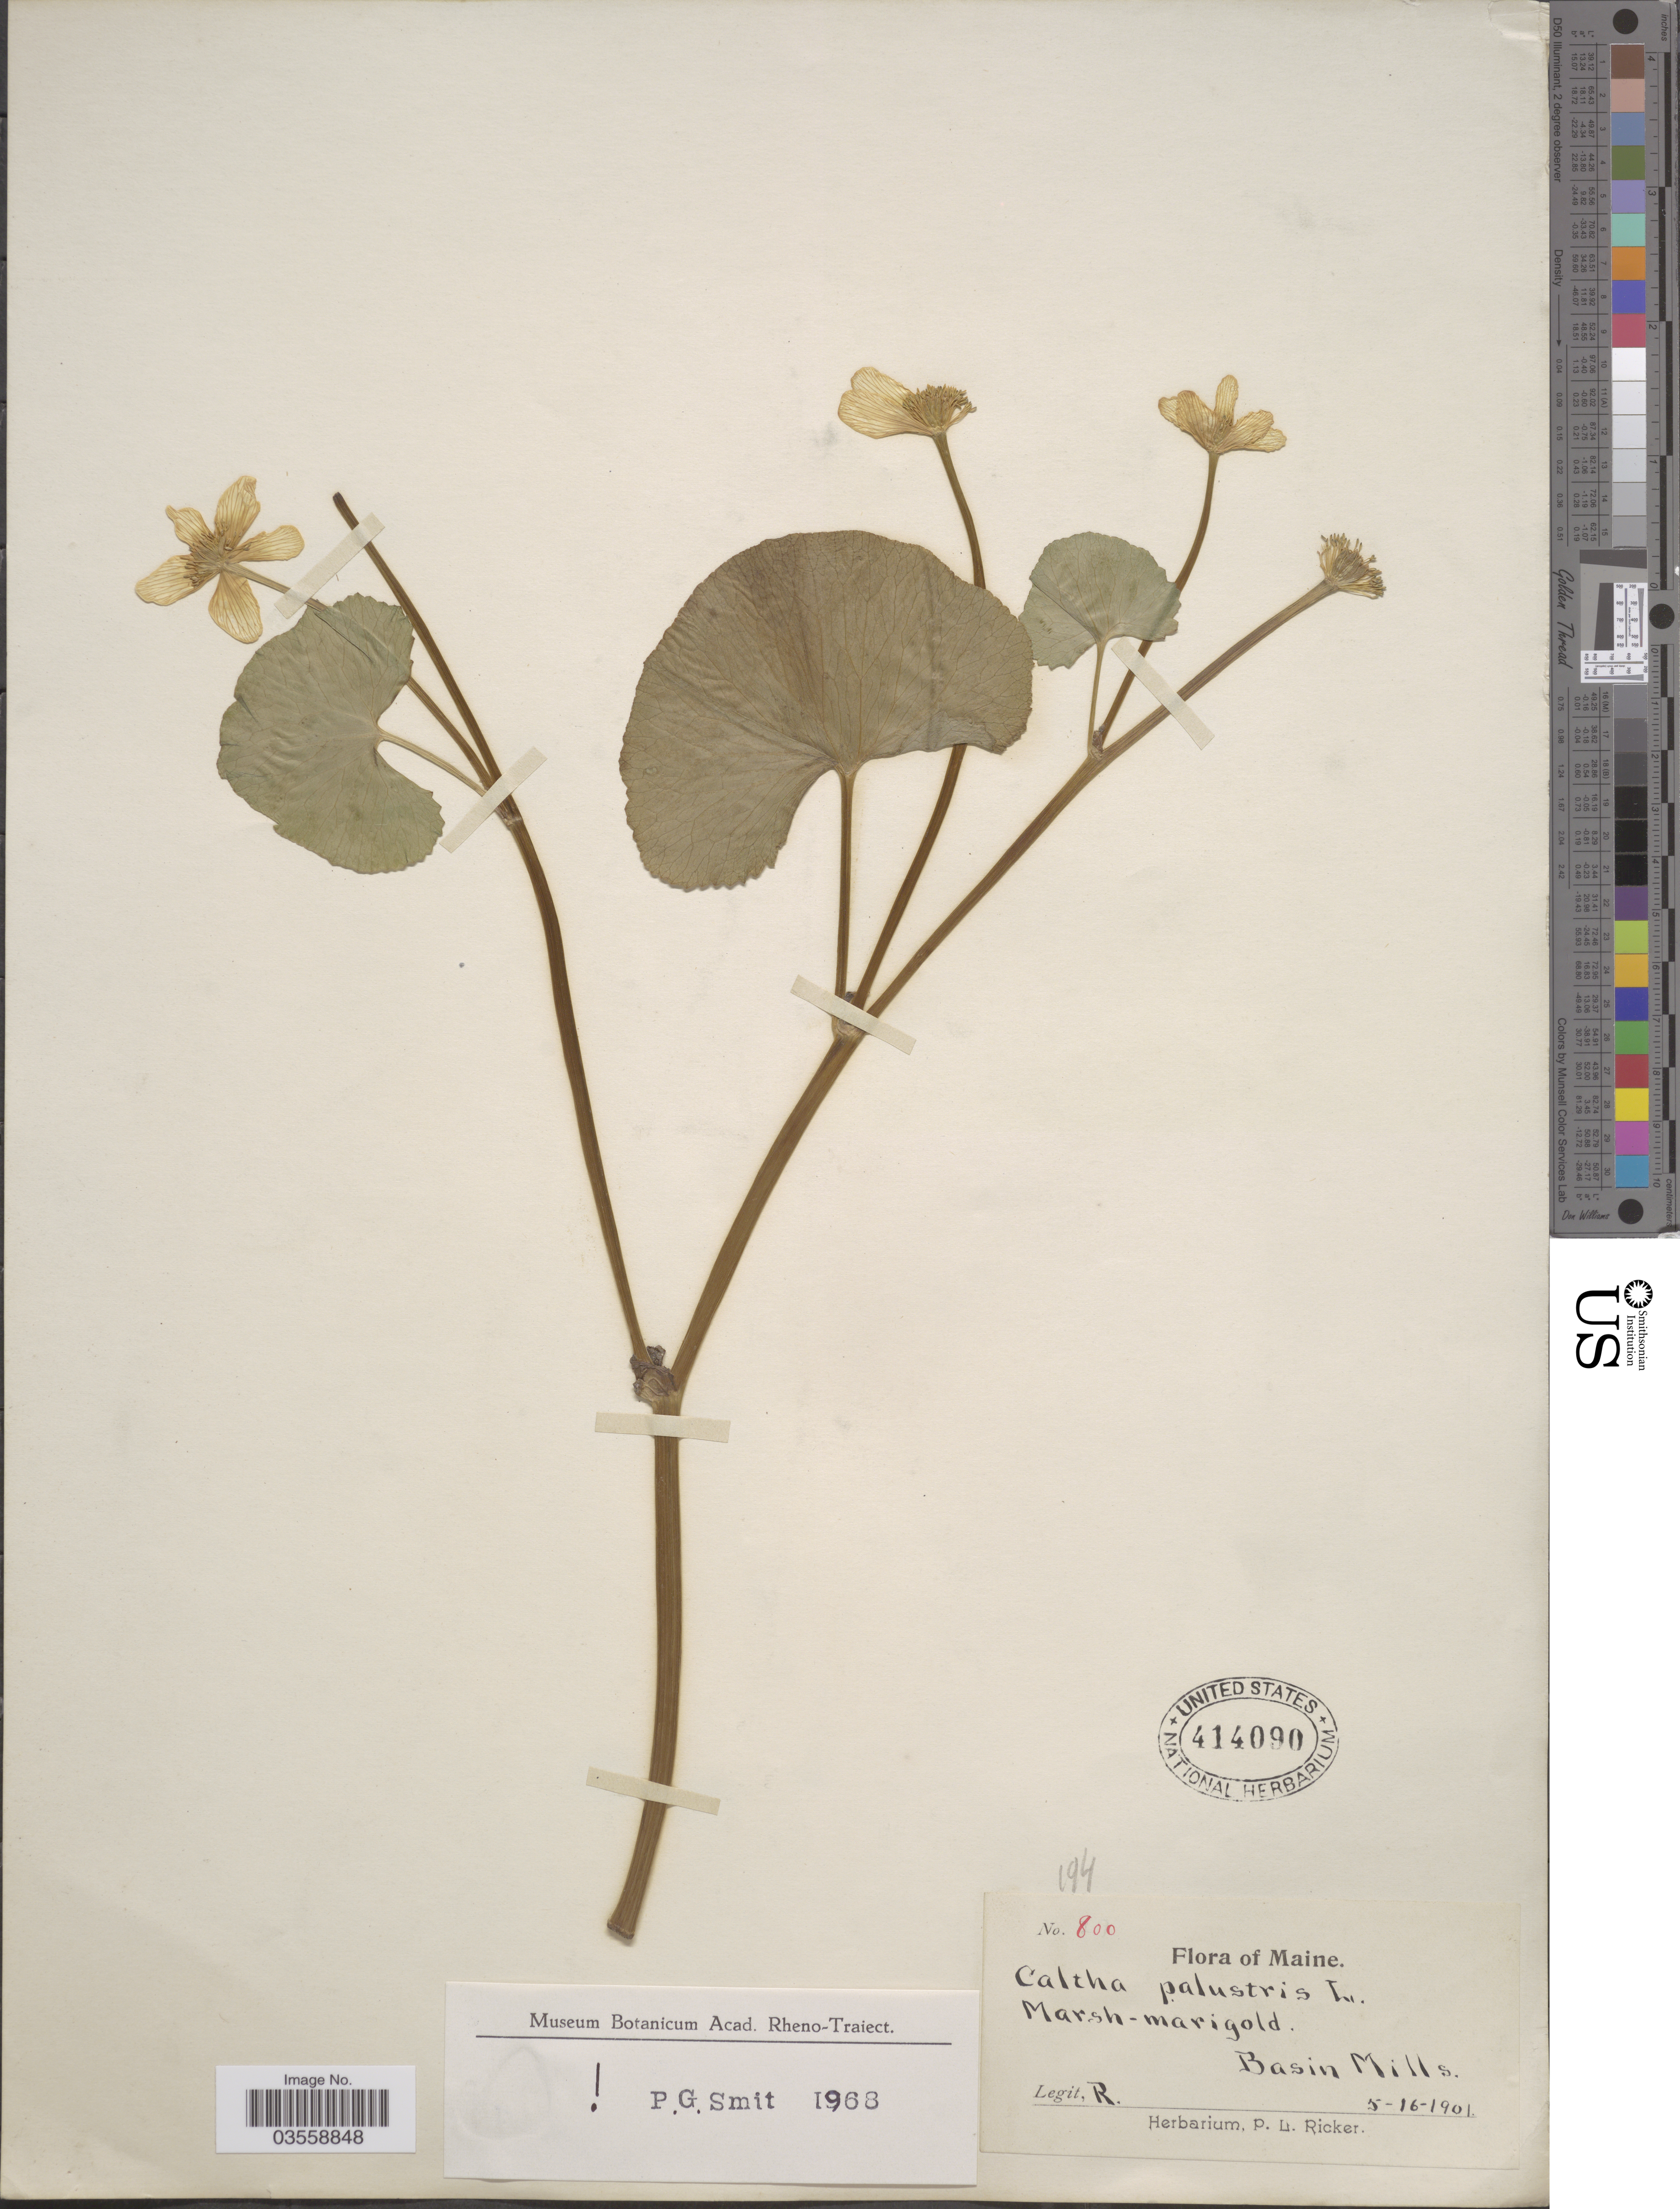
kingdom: Plantae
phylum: Tracheophyta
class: Magnoliopsida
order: Ranunculales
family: Ranunculaceae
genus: Caltha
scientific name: Caltha palustris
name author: L.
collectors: P. Ricker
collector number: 800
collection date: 1901-05-16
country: United States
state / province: Maine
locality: Basin Mills.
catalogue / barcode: US 414090